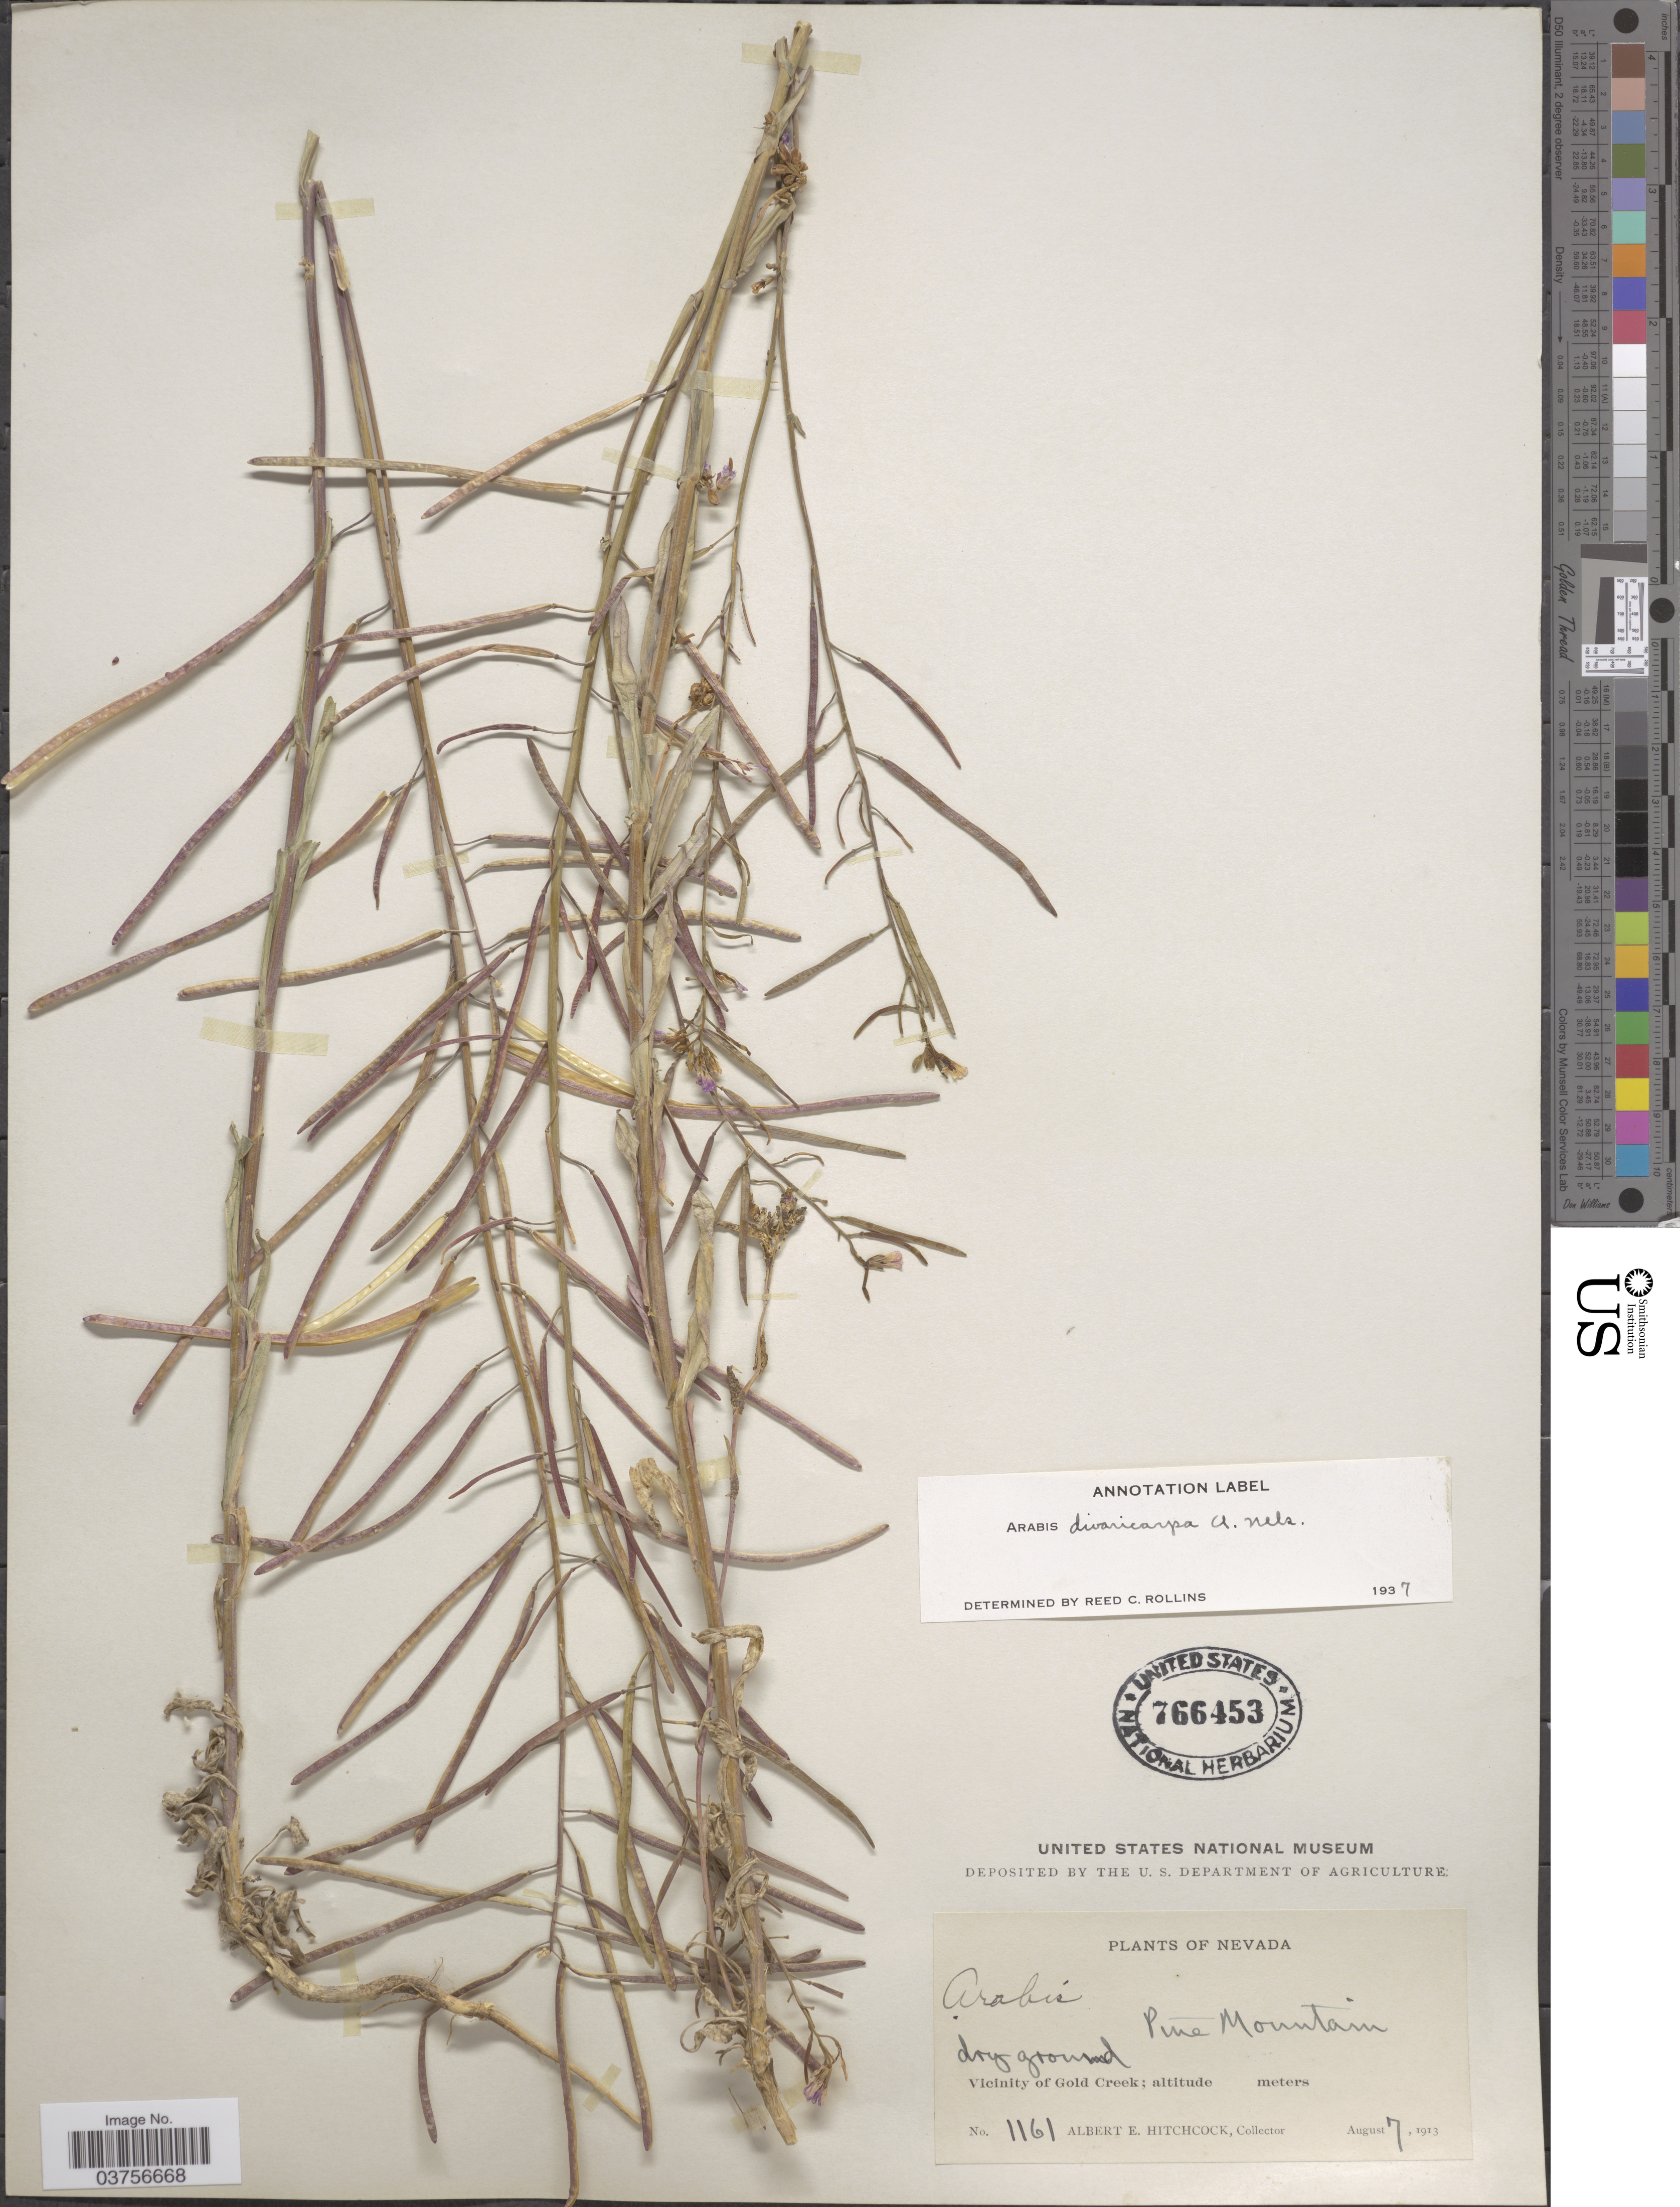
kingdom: Plantae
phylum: Tracheophyta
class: Magnoliopsida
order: Brassicales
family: Brassicaceae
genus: Arabis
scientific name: Arabis divaricarpa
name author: A. Nelson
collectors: A. Hitchcock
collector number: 1161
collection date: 1913-08-07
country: United States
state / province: Nevada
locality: Pine Mountain. Vicinity of Gold Creek.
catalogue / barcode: US 766453